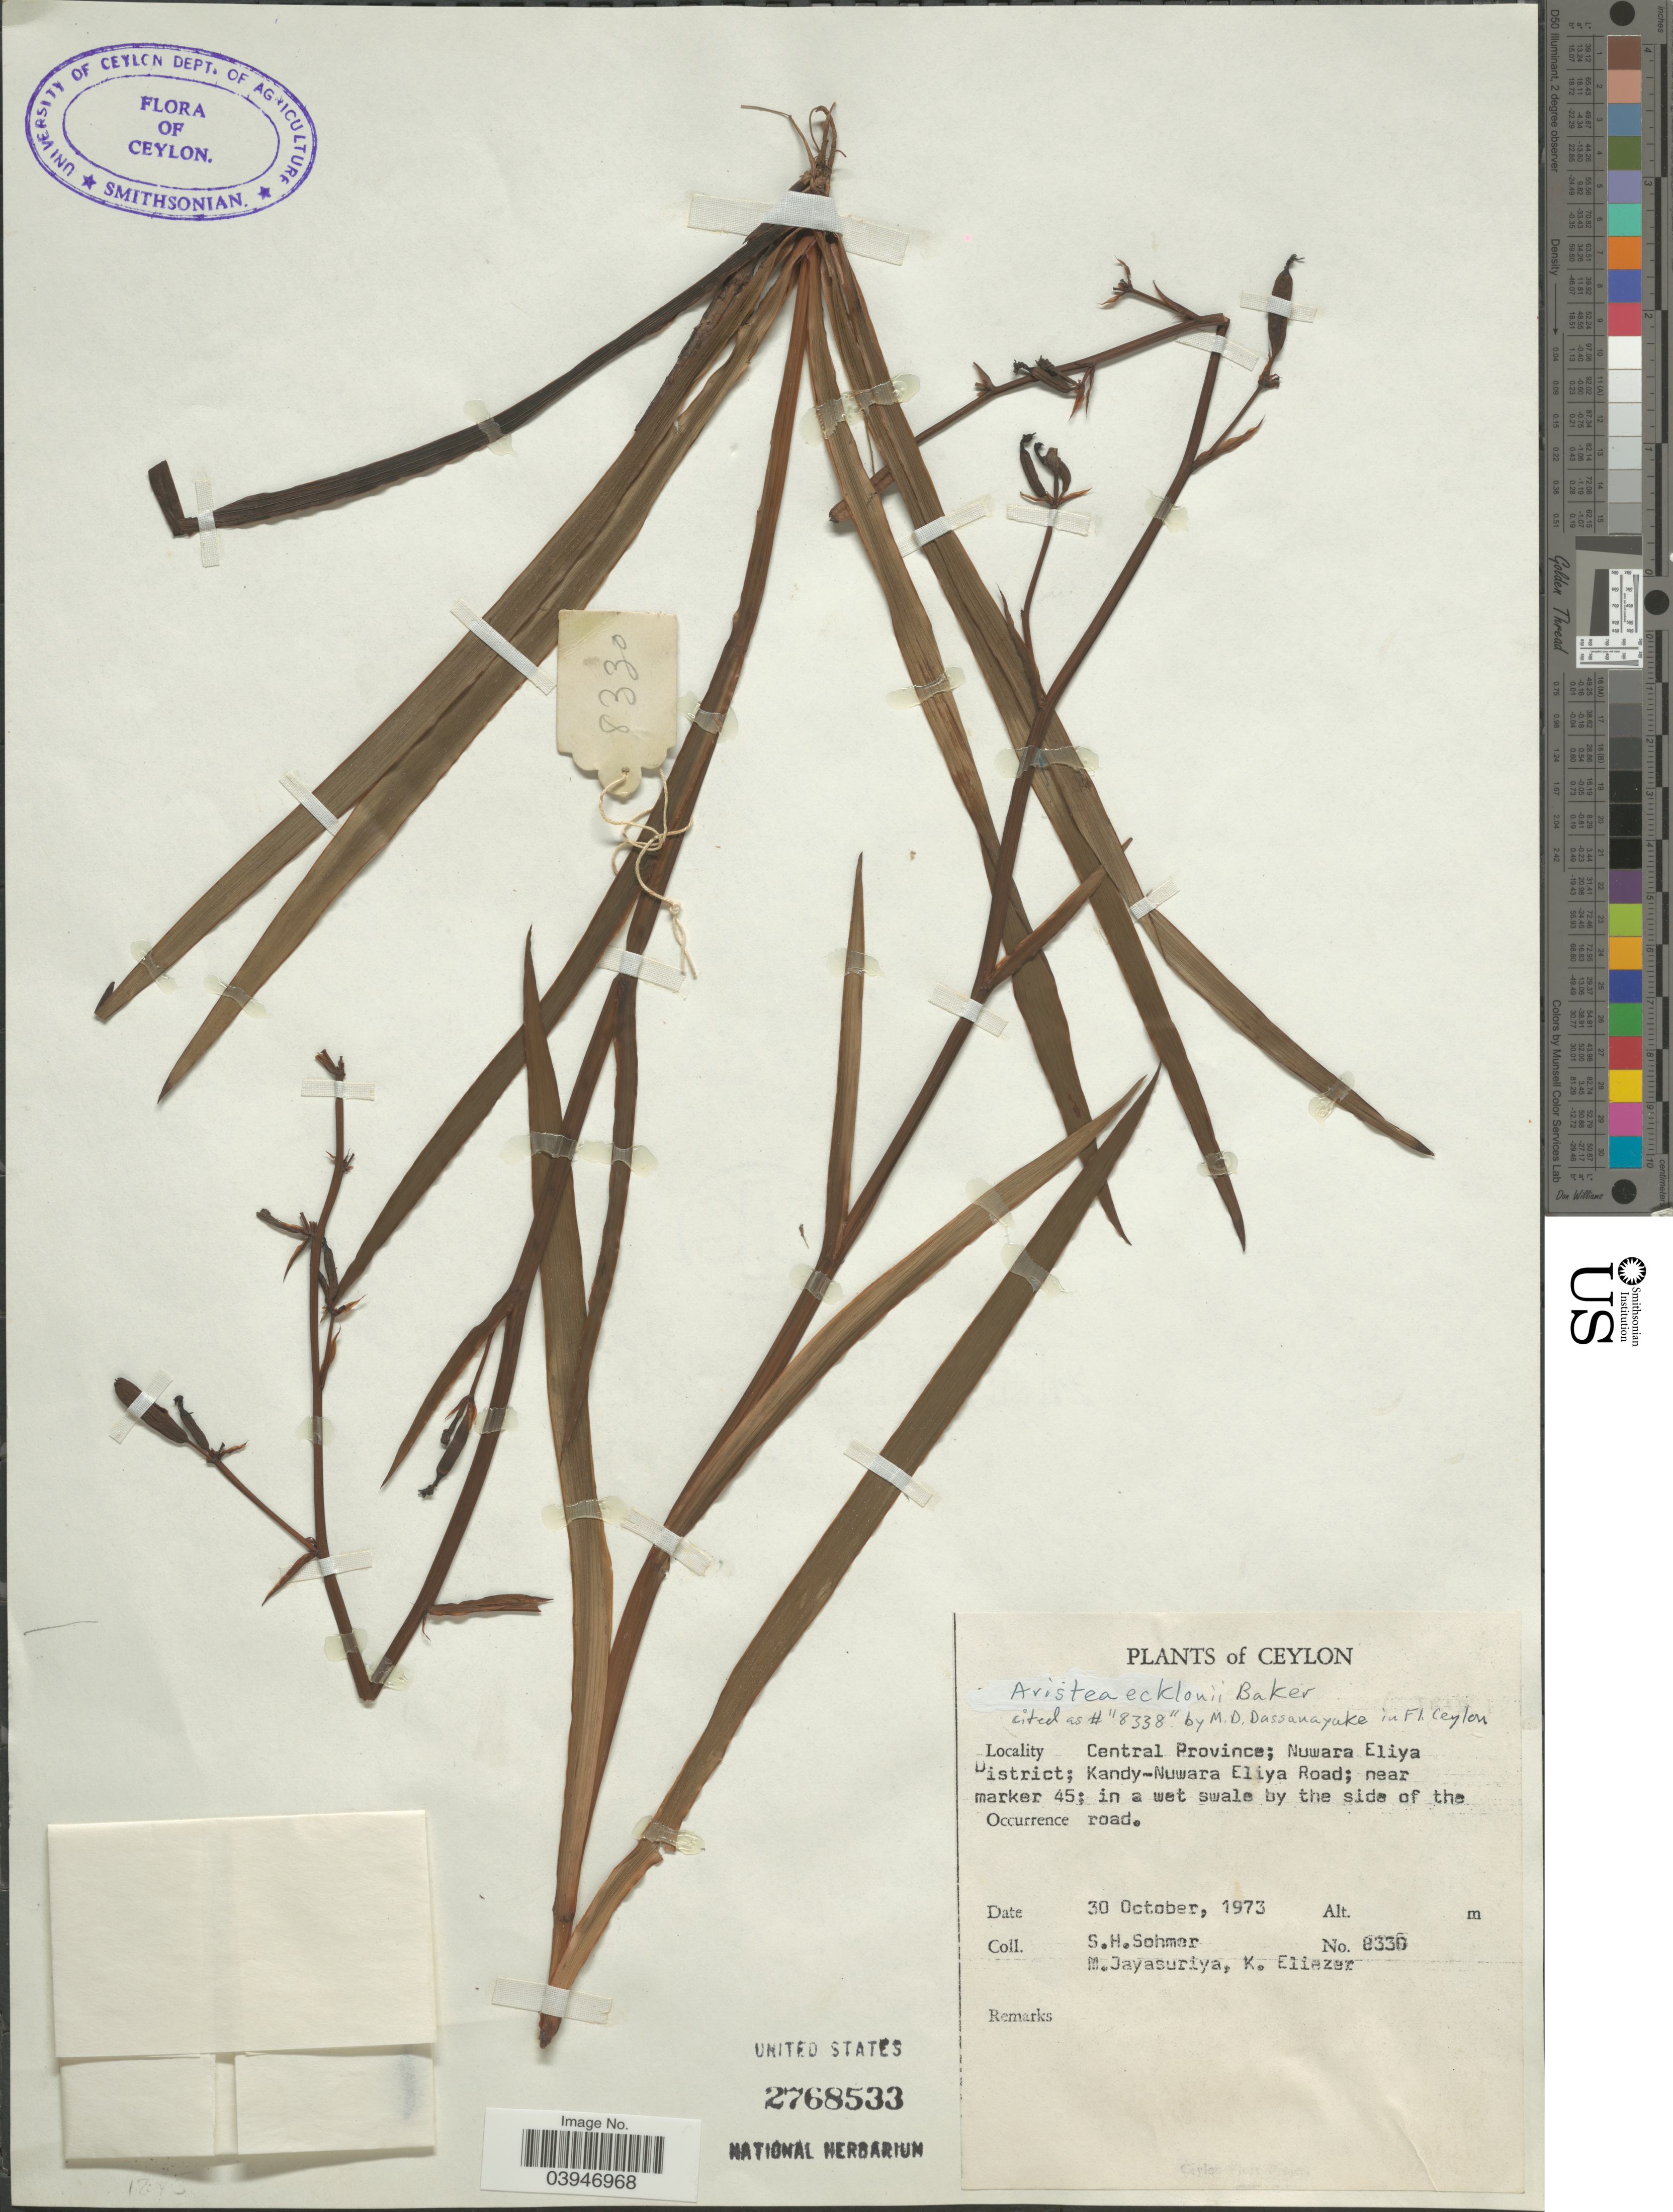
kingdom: Plantae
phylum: Tracheophyta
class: Liliopsida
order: Asparagales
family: Iridaceae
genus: Aristea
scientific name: Aristea ecklonii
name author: Baker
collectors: S. H. Sohmer, M. Jayasuriya & K. Eliezer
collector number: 8330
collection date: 1973-10-30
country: Sri Lanka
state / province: Central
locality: Ceylon. Nuwara Eliya District; Kandy-Nuwara Eliya Road; near marker 45; by the side of the road.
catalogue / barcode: US 2768533